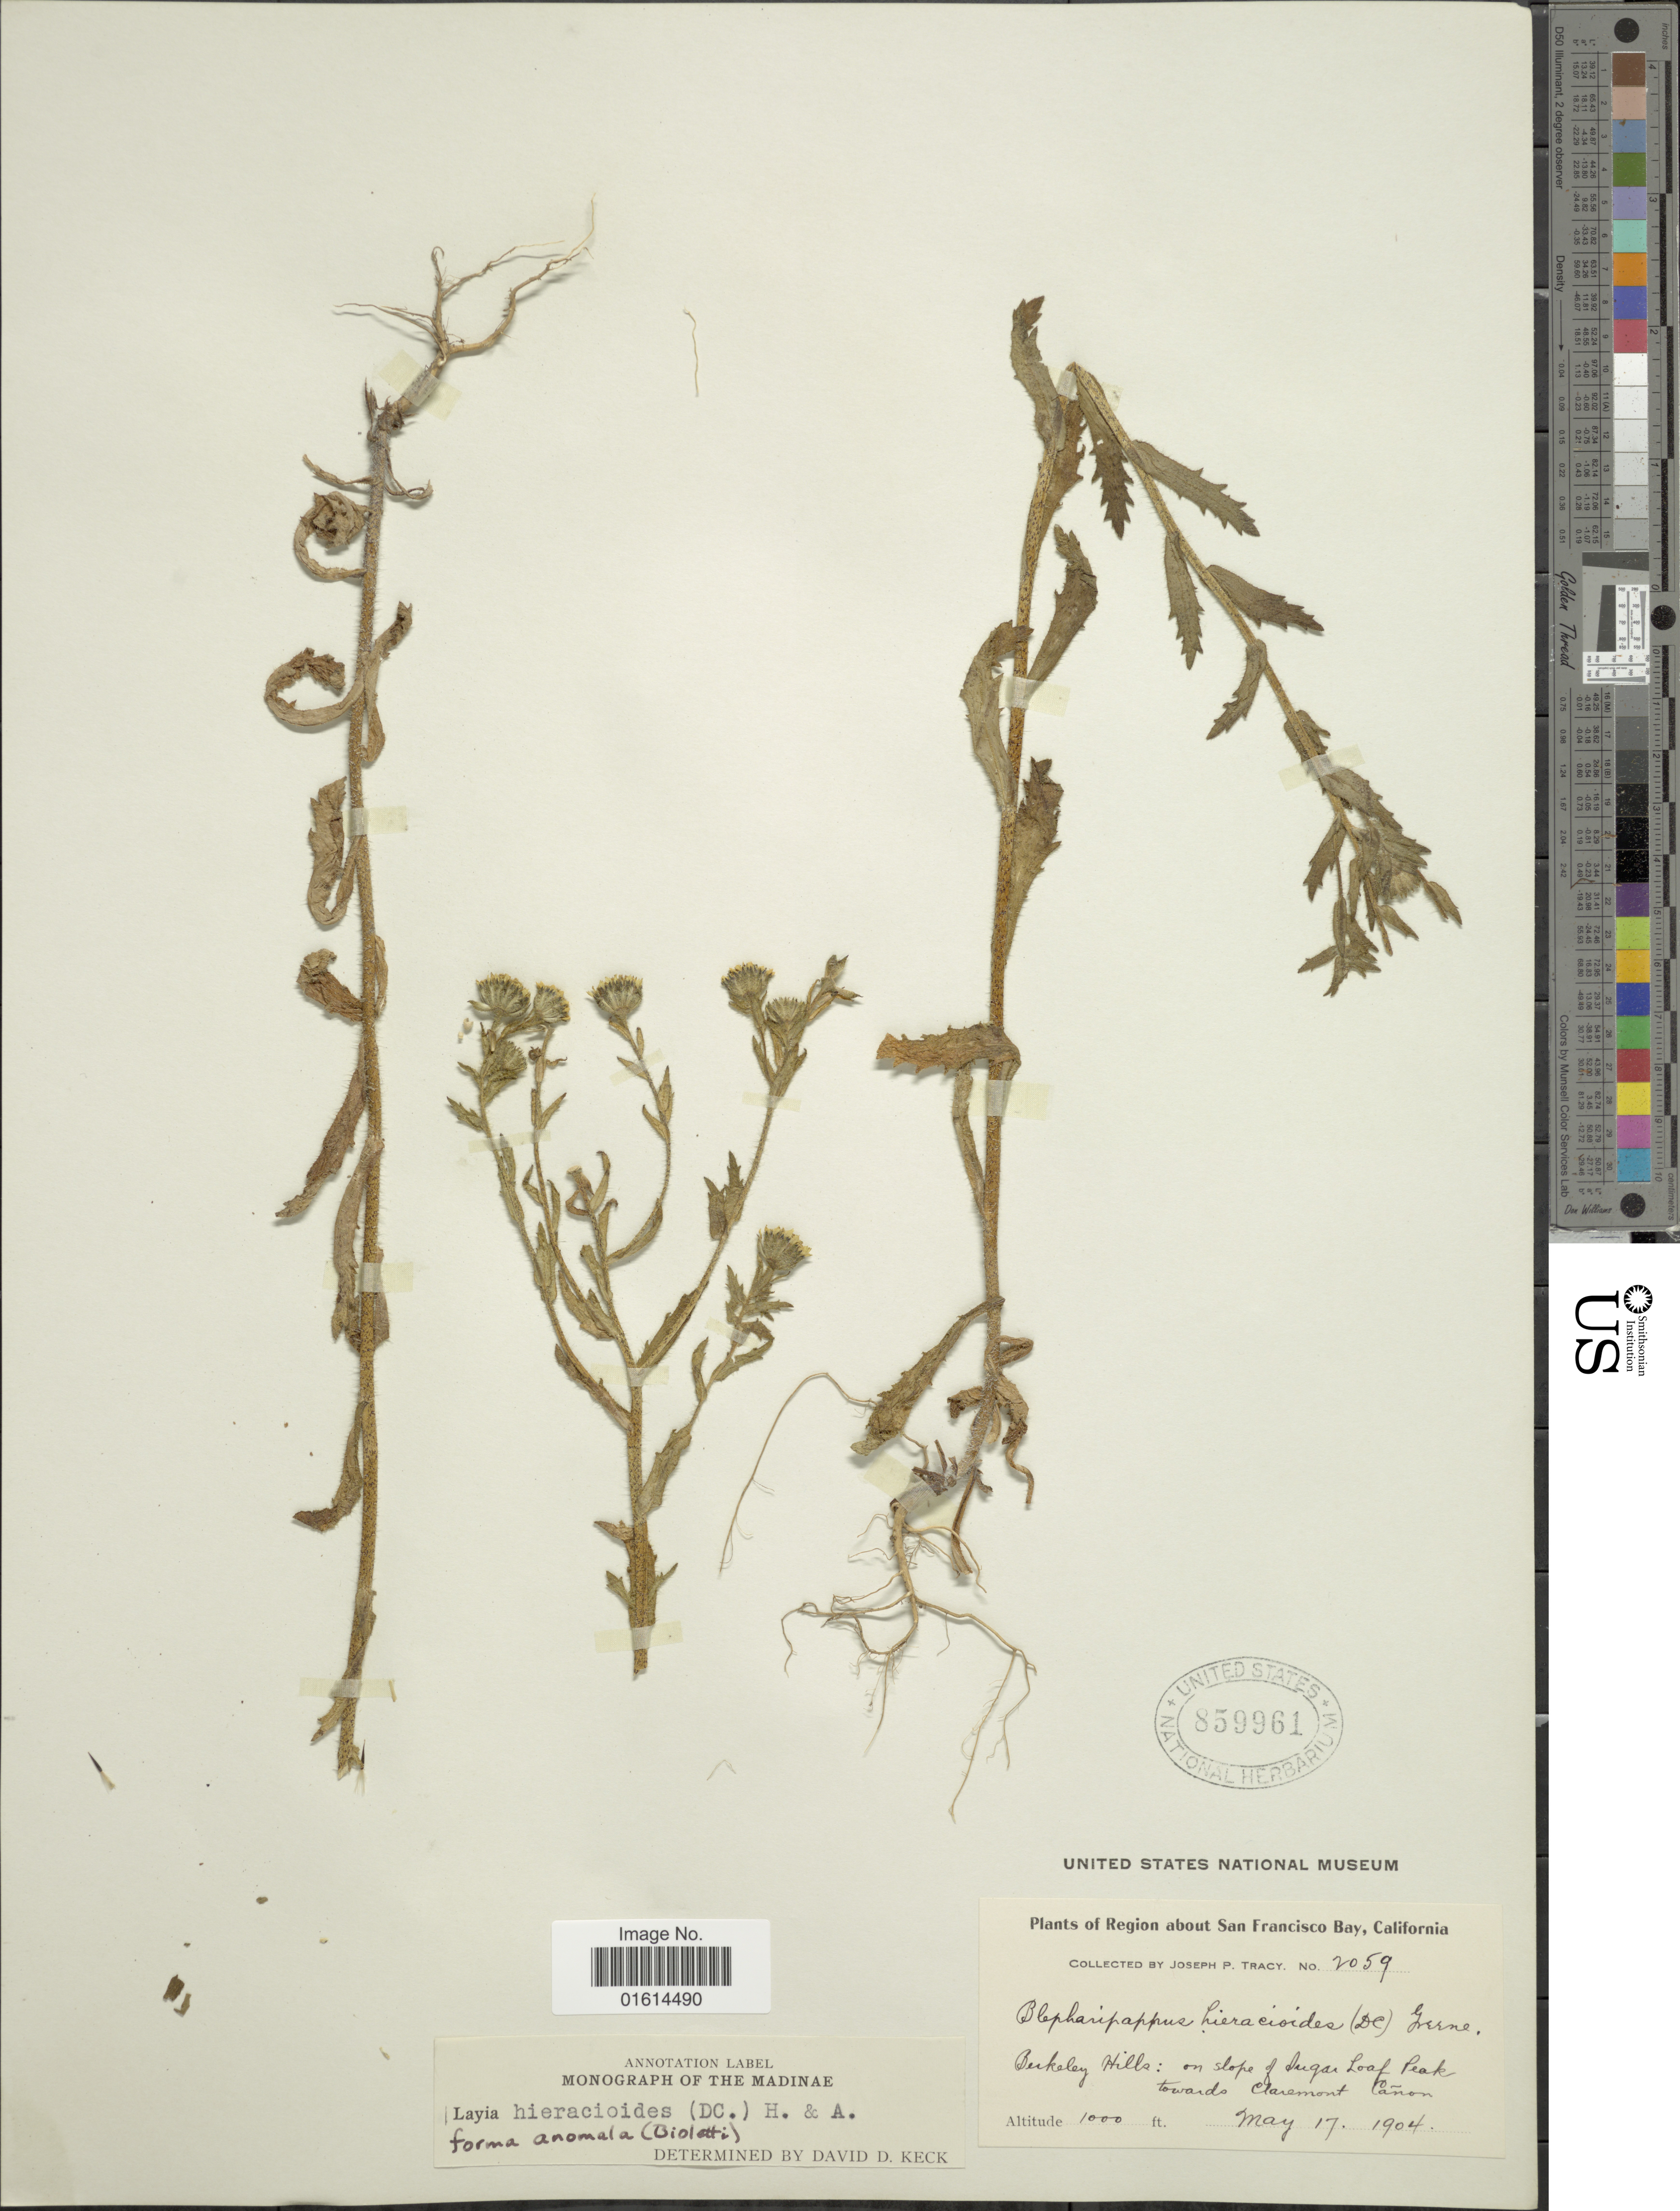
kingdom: Plantae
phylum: Tracheophyta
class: Magnoliopsida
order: Asterales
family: Asteraceae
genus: Layia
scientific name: Layia hieracioides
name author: (Hook. & Arn.) DC.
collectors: J. Tracy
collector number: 2059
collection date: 1904-05-17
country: United States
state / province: California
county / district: San Francisco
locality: Region about San Francisco Bay, Berkeley Hills, on slope of Sugar Loaf Peak towards Claremont Canon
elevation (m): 305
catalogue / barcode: US 859961